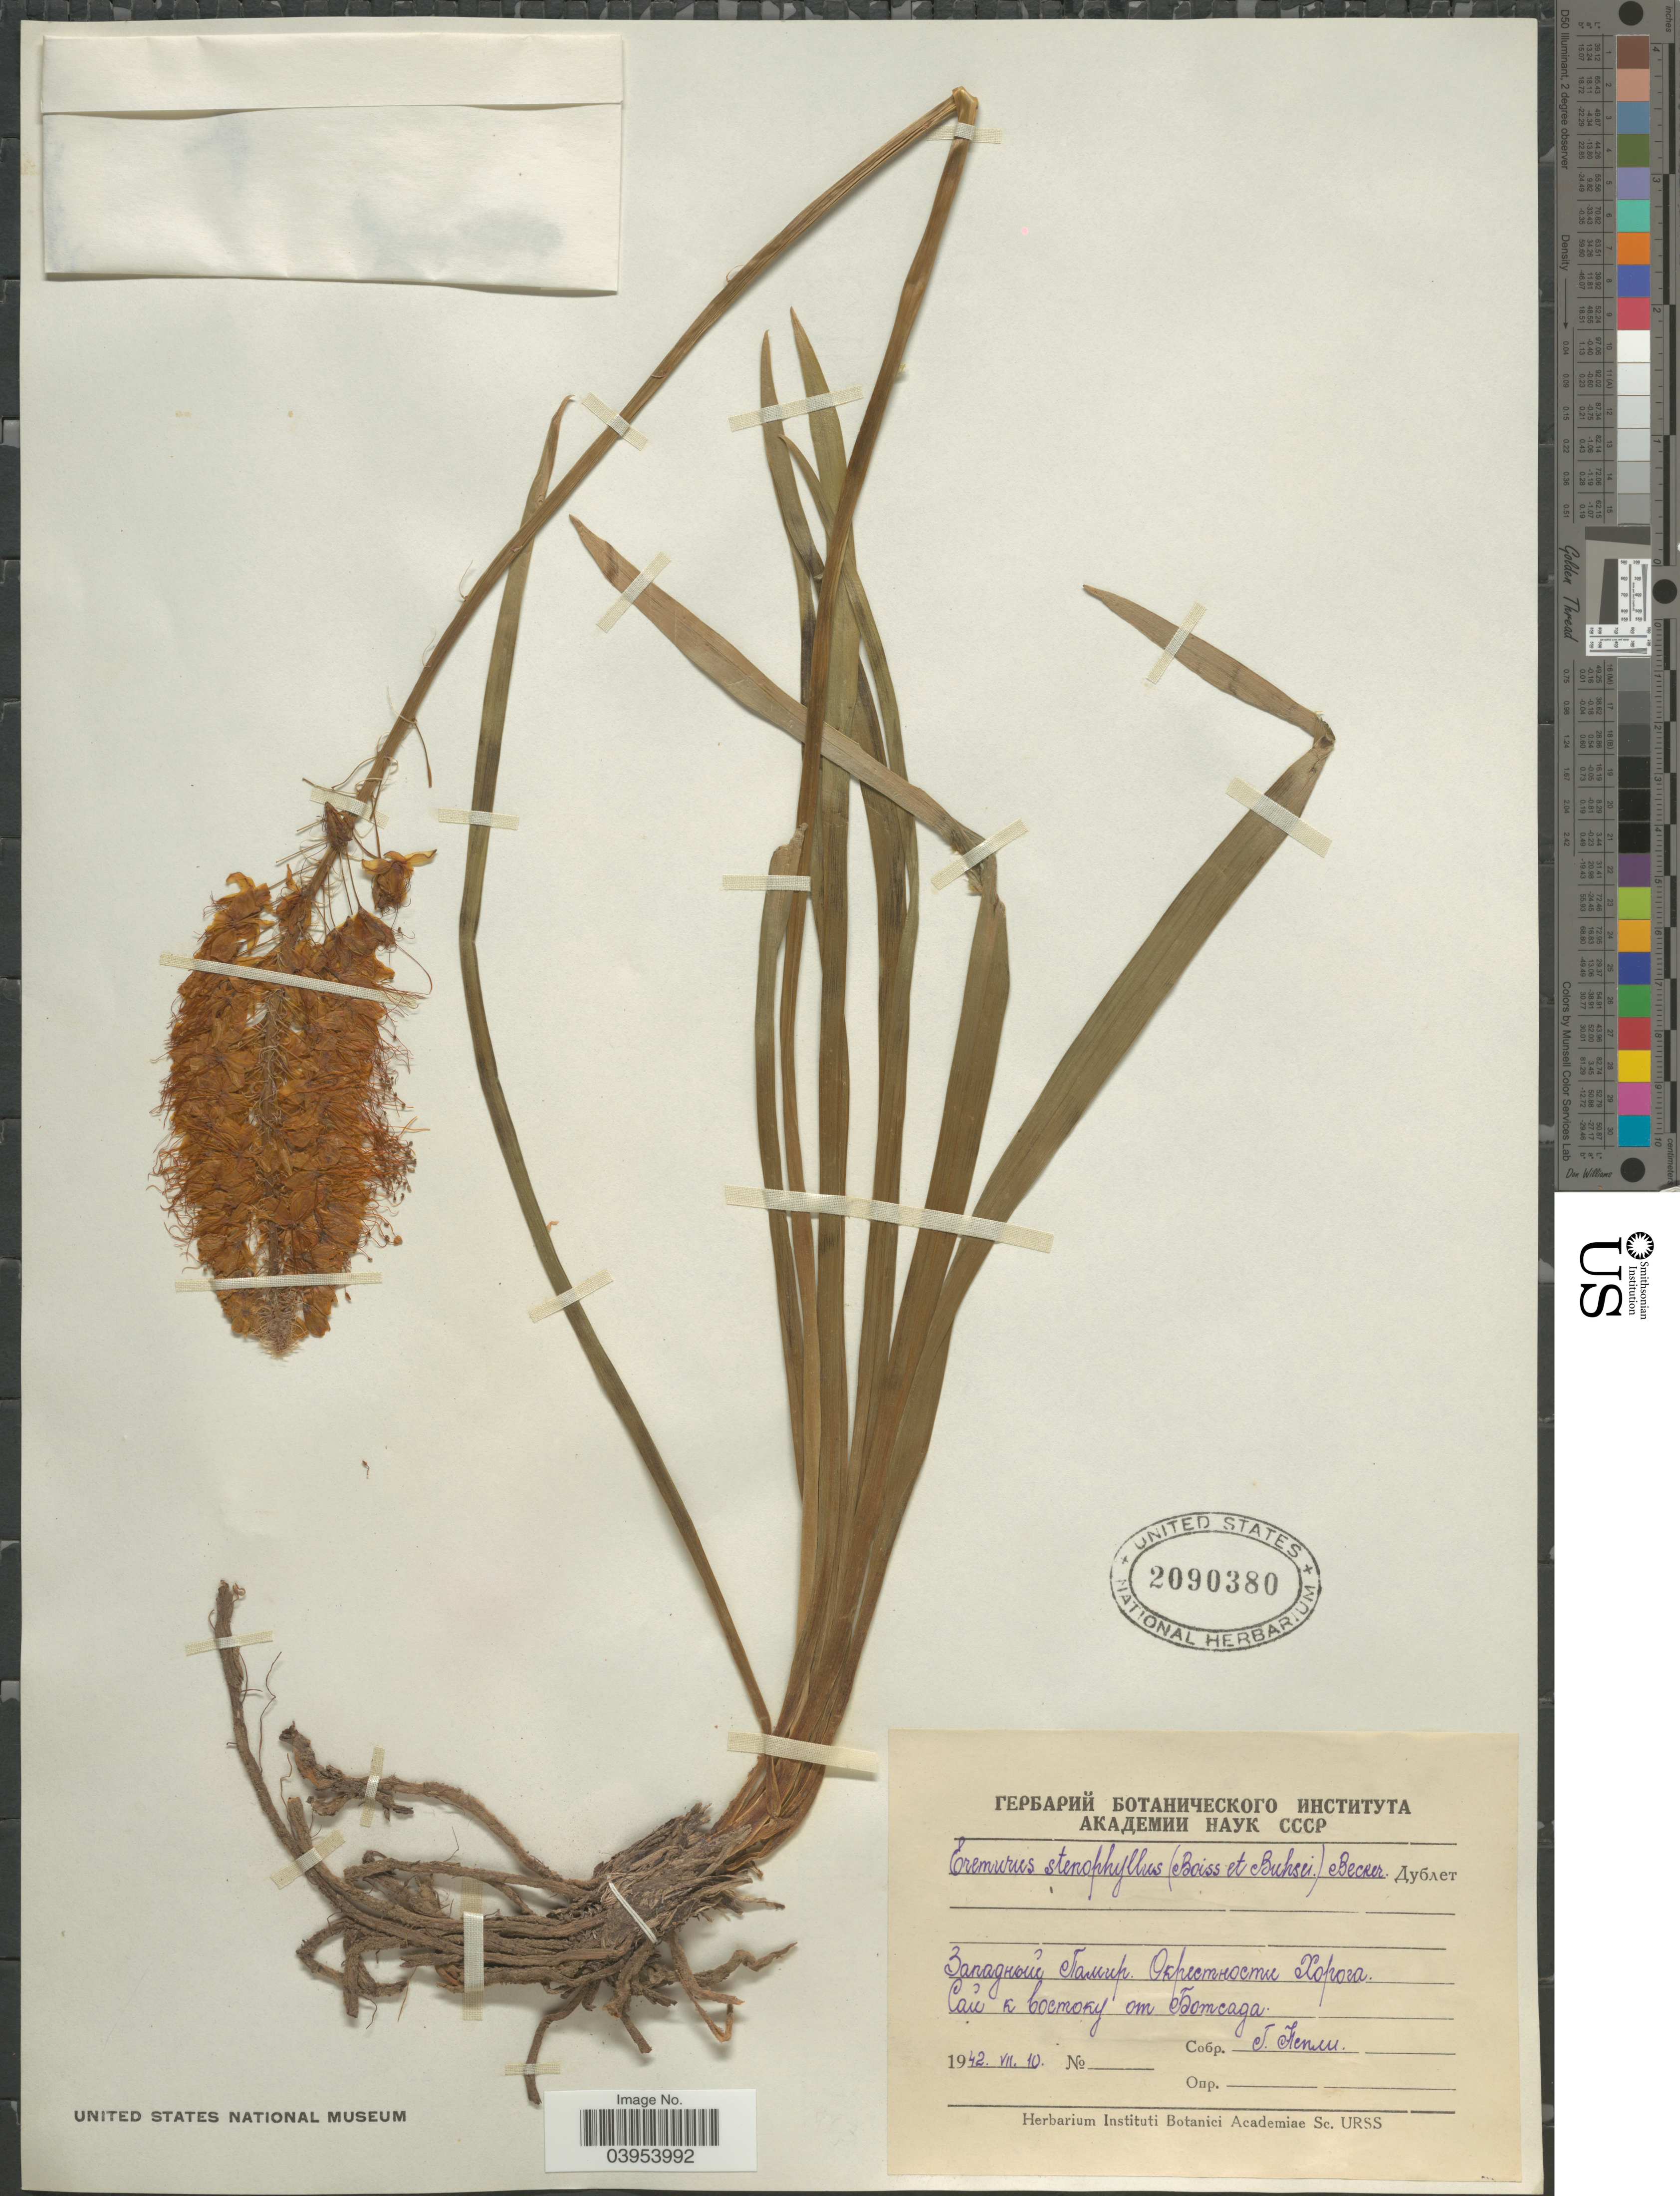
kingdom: Plantae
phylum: Tracheophyta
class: Liliopsida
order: Asparagales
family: Asphodelaceae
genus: Eremurus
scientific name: Eremurus stenophyllus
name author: (Boiss. & Buhse) Baker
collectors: G. Nepli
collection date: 1942-07-10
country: Tajikistan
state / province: Gorno-Badakhstan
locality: Vicinity of Khorog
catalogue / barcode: US 2090380